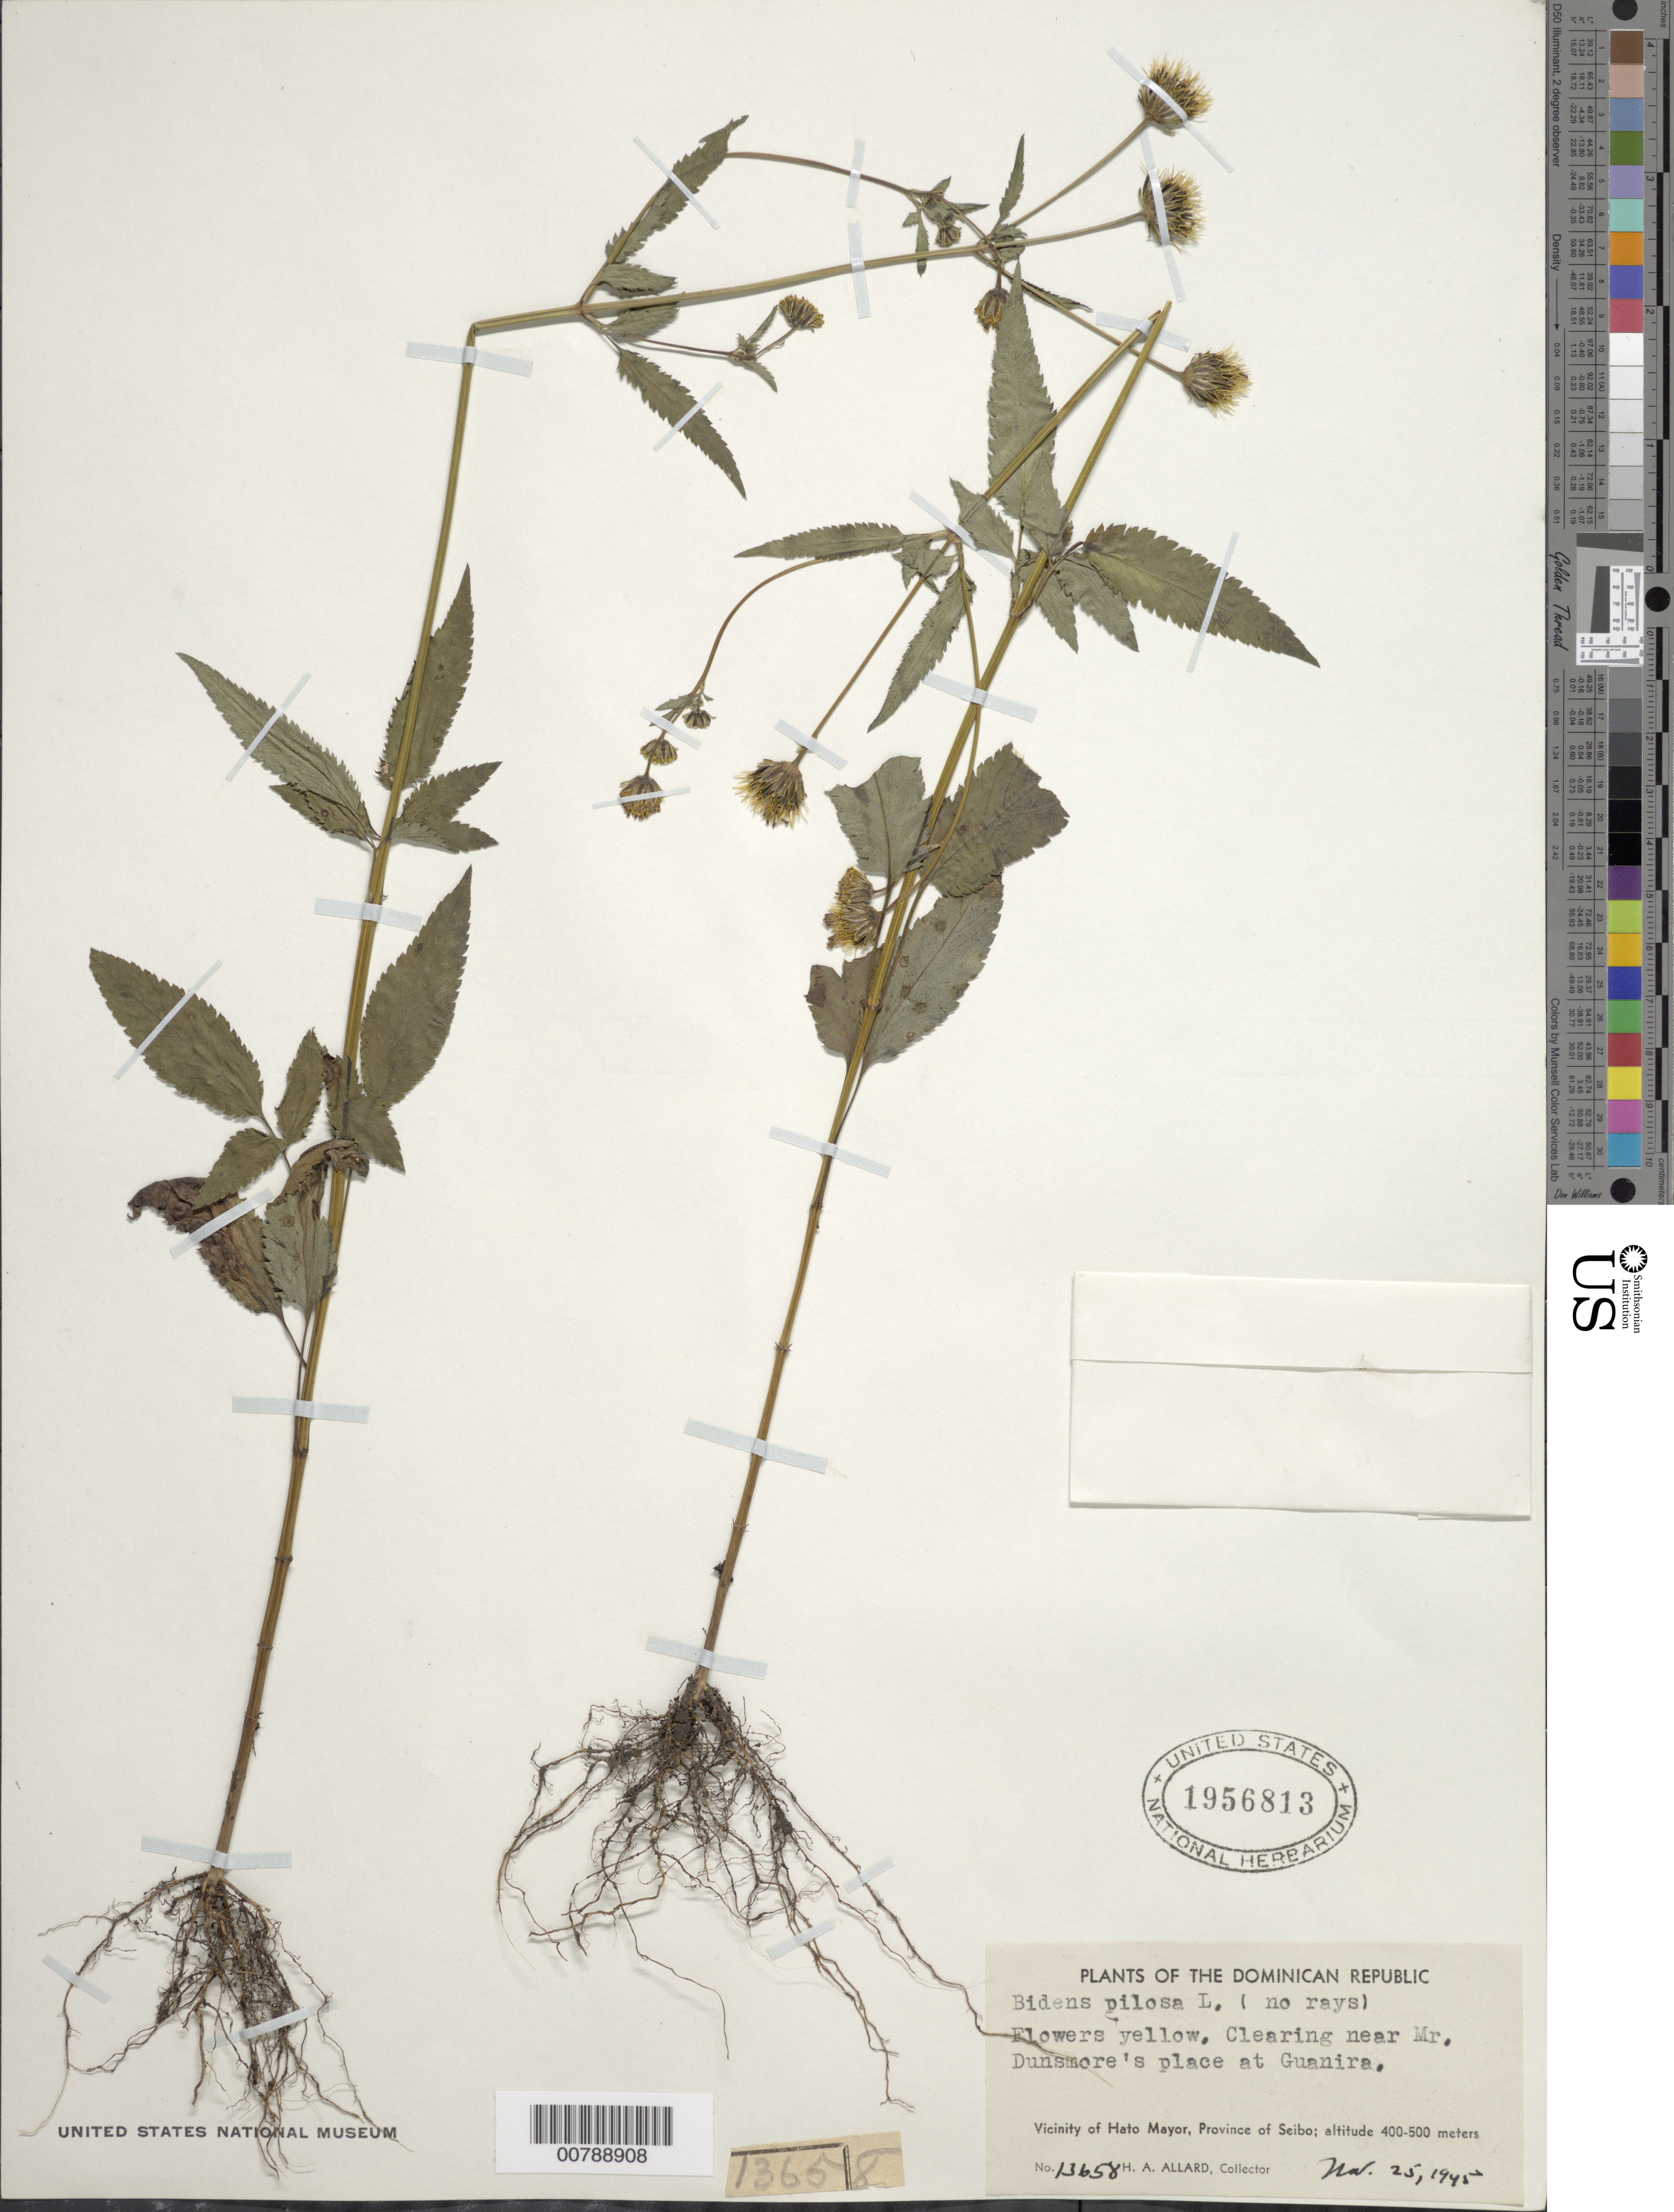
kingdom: Plantae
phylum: Tracheophyta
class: Magnoliopsida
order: Asterales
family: Asteraceae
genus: Bidens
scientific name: Bidens pilosa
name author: L.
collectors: H. A. Allard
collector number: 13658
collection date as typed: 25 Nov 1945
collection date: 1945-11-25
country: Dominican Republic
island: Hispaniola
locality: Vicinity of Hato Mayor. Province of Seibo. Clearing near Mr. Dunsmore's place at Guanira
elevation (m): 400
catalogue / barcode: US 1956813